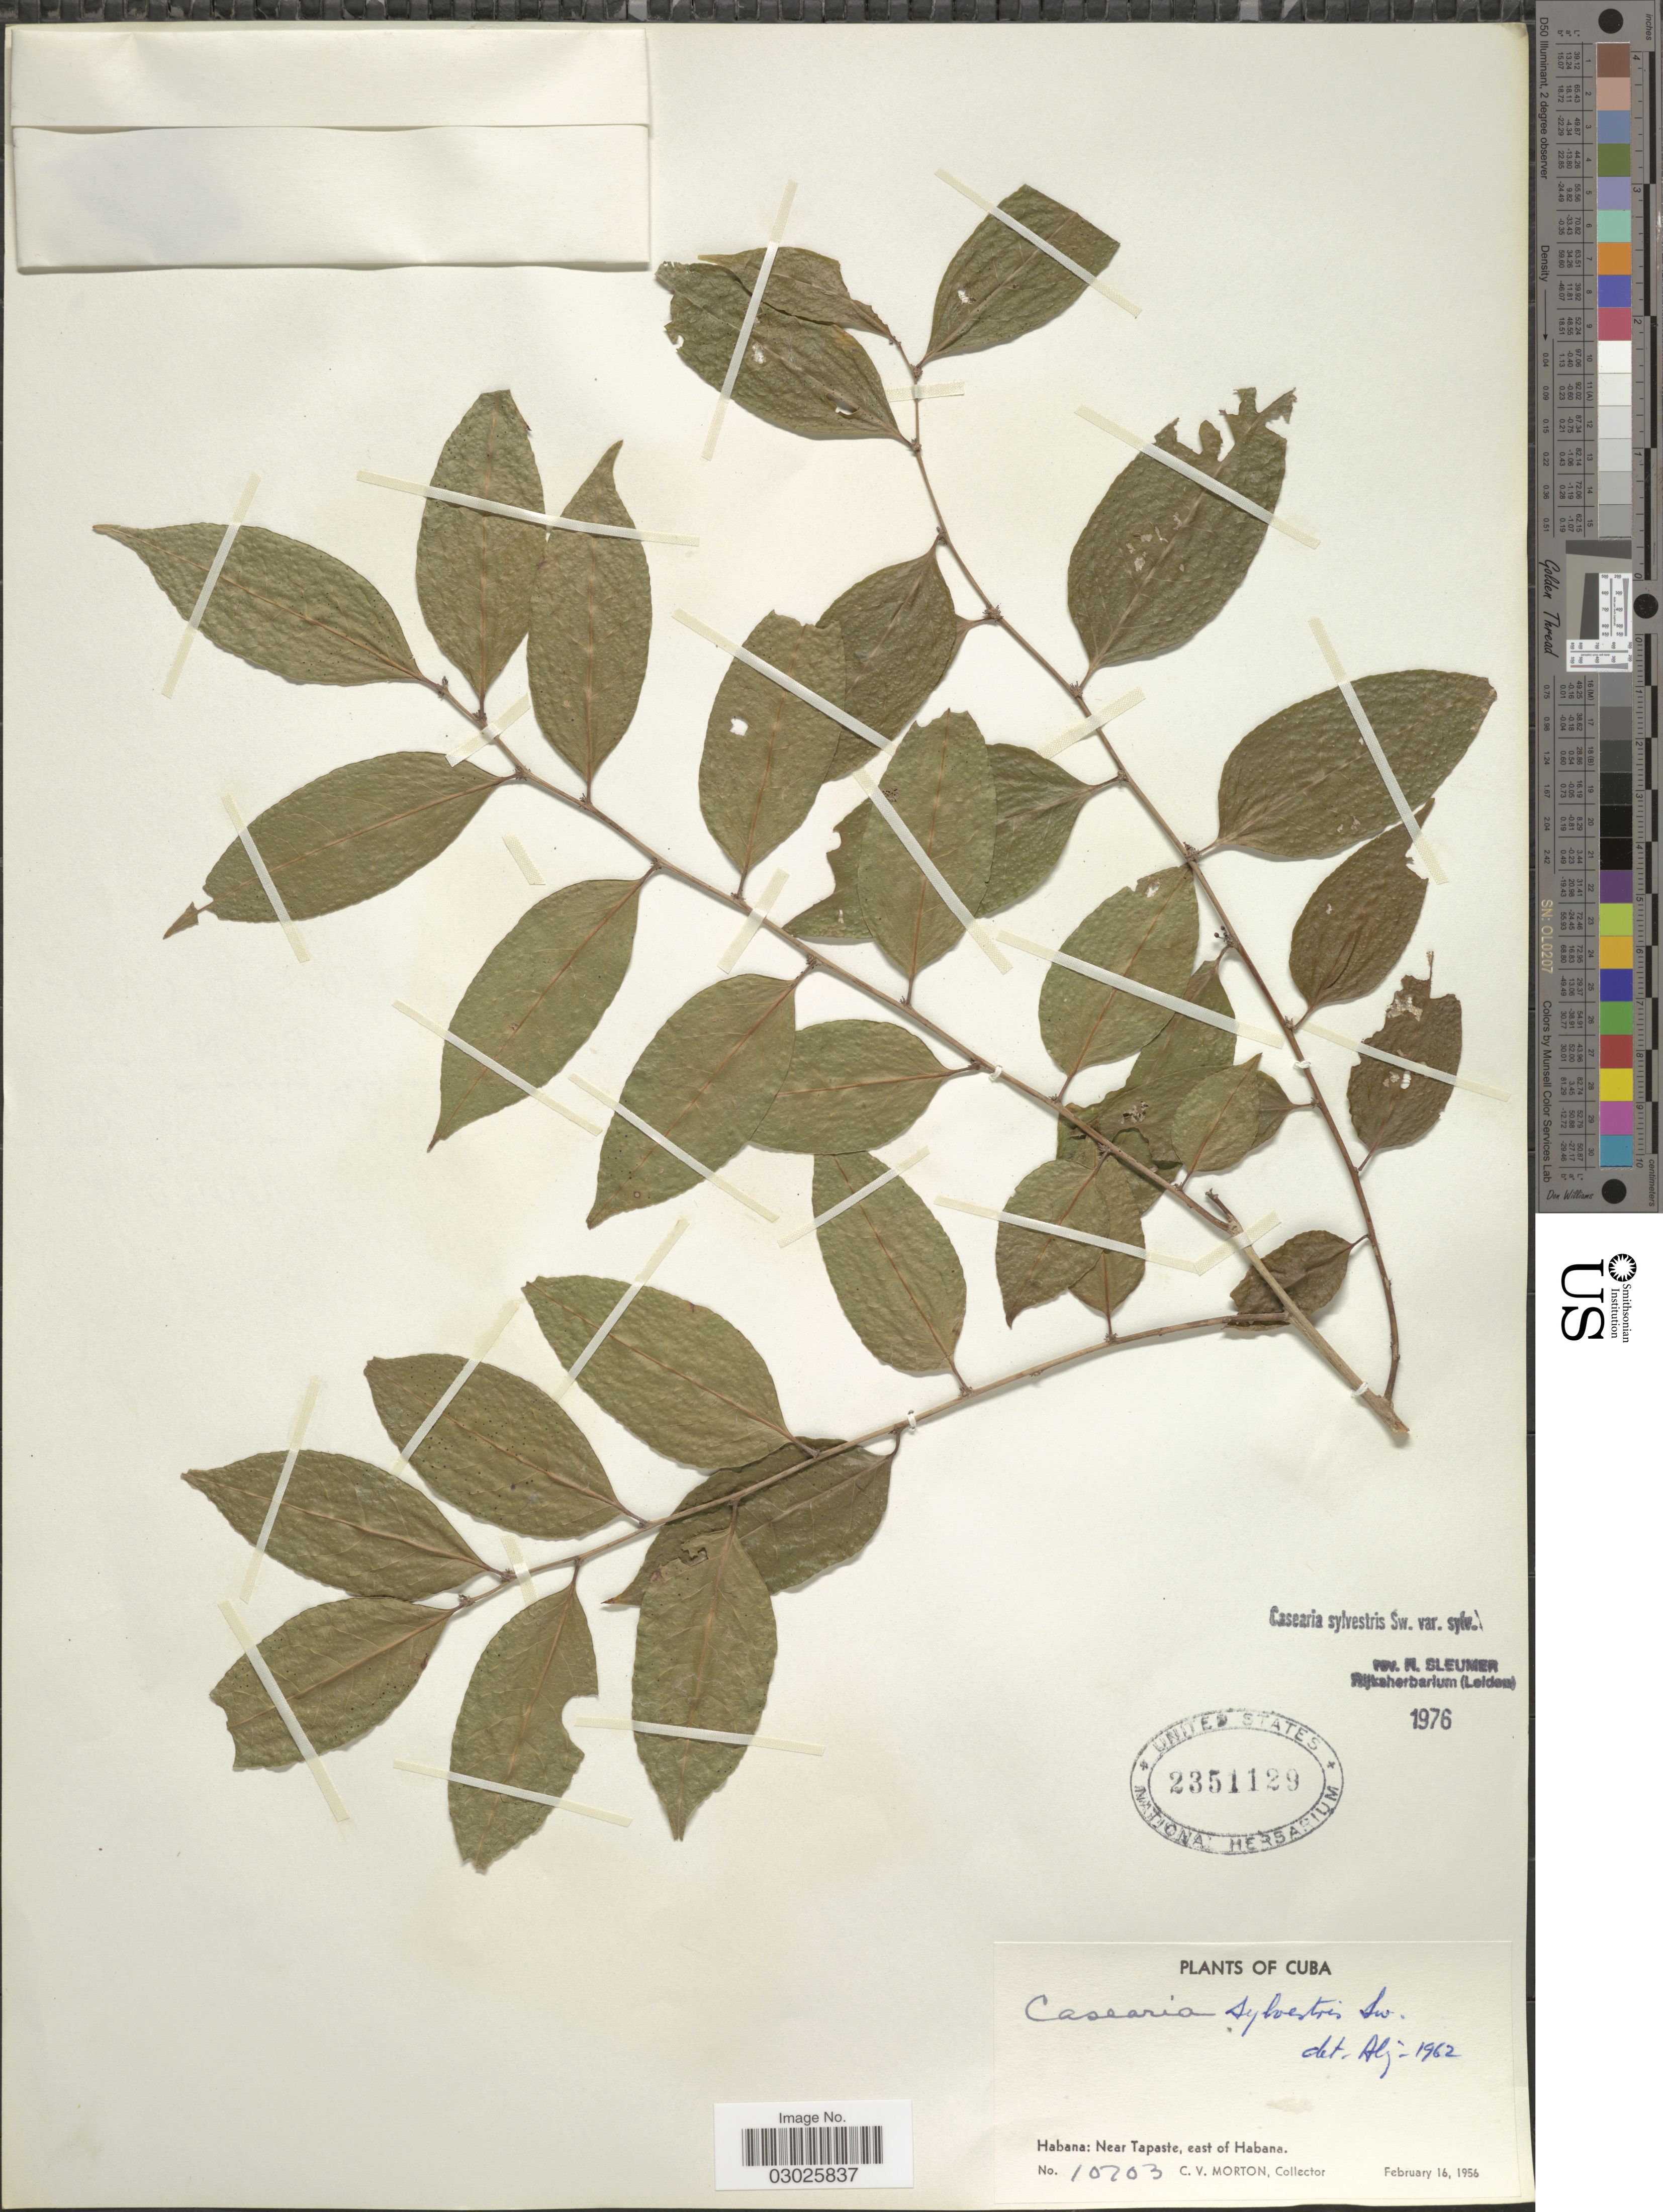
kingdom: Plantae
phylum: Tracheophyta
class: Magnoliopsida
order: Malpighiales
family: Salicaceae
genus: Casearia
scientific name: Casearia sylvestris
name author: Sw.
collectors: C. V. Morton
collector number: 10703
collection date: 1956-02-16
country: Cuba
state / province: La Habana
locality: Habana: Near Tapaste, east of Habana.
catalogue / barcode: US 2351129